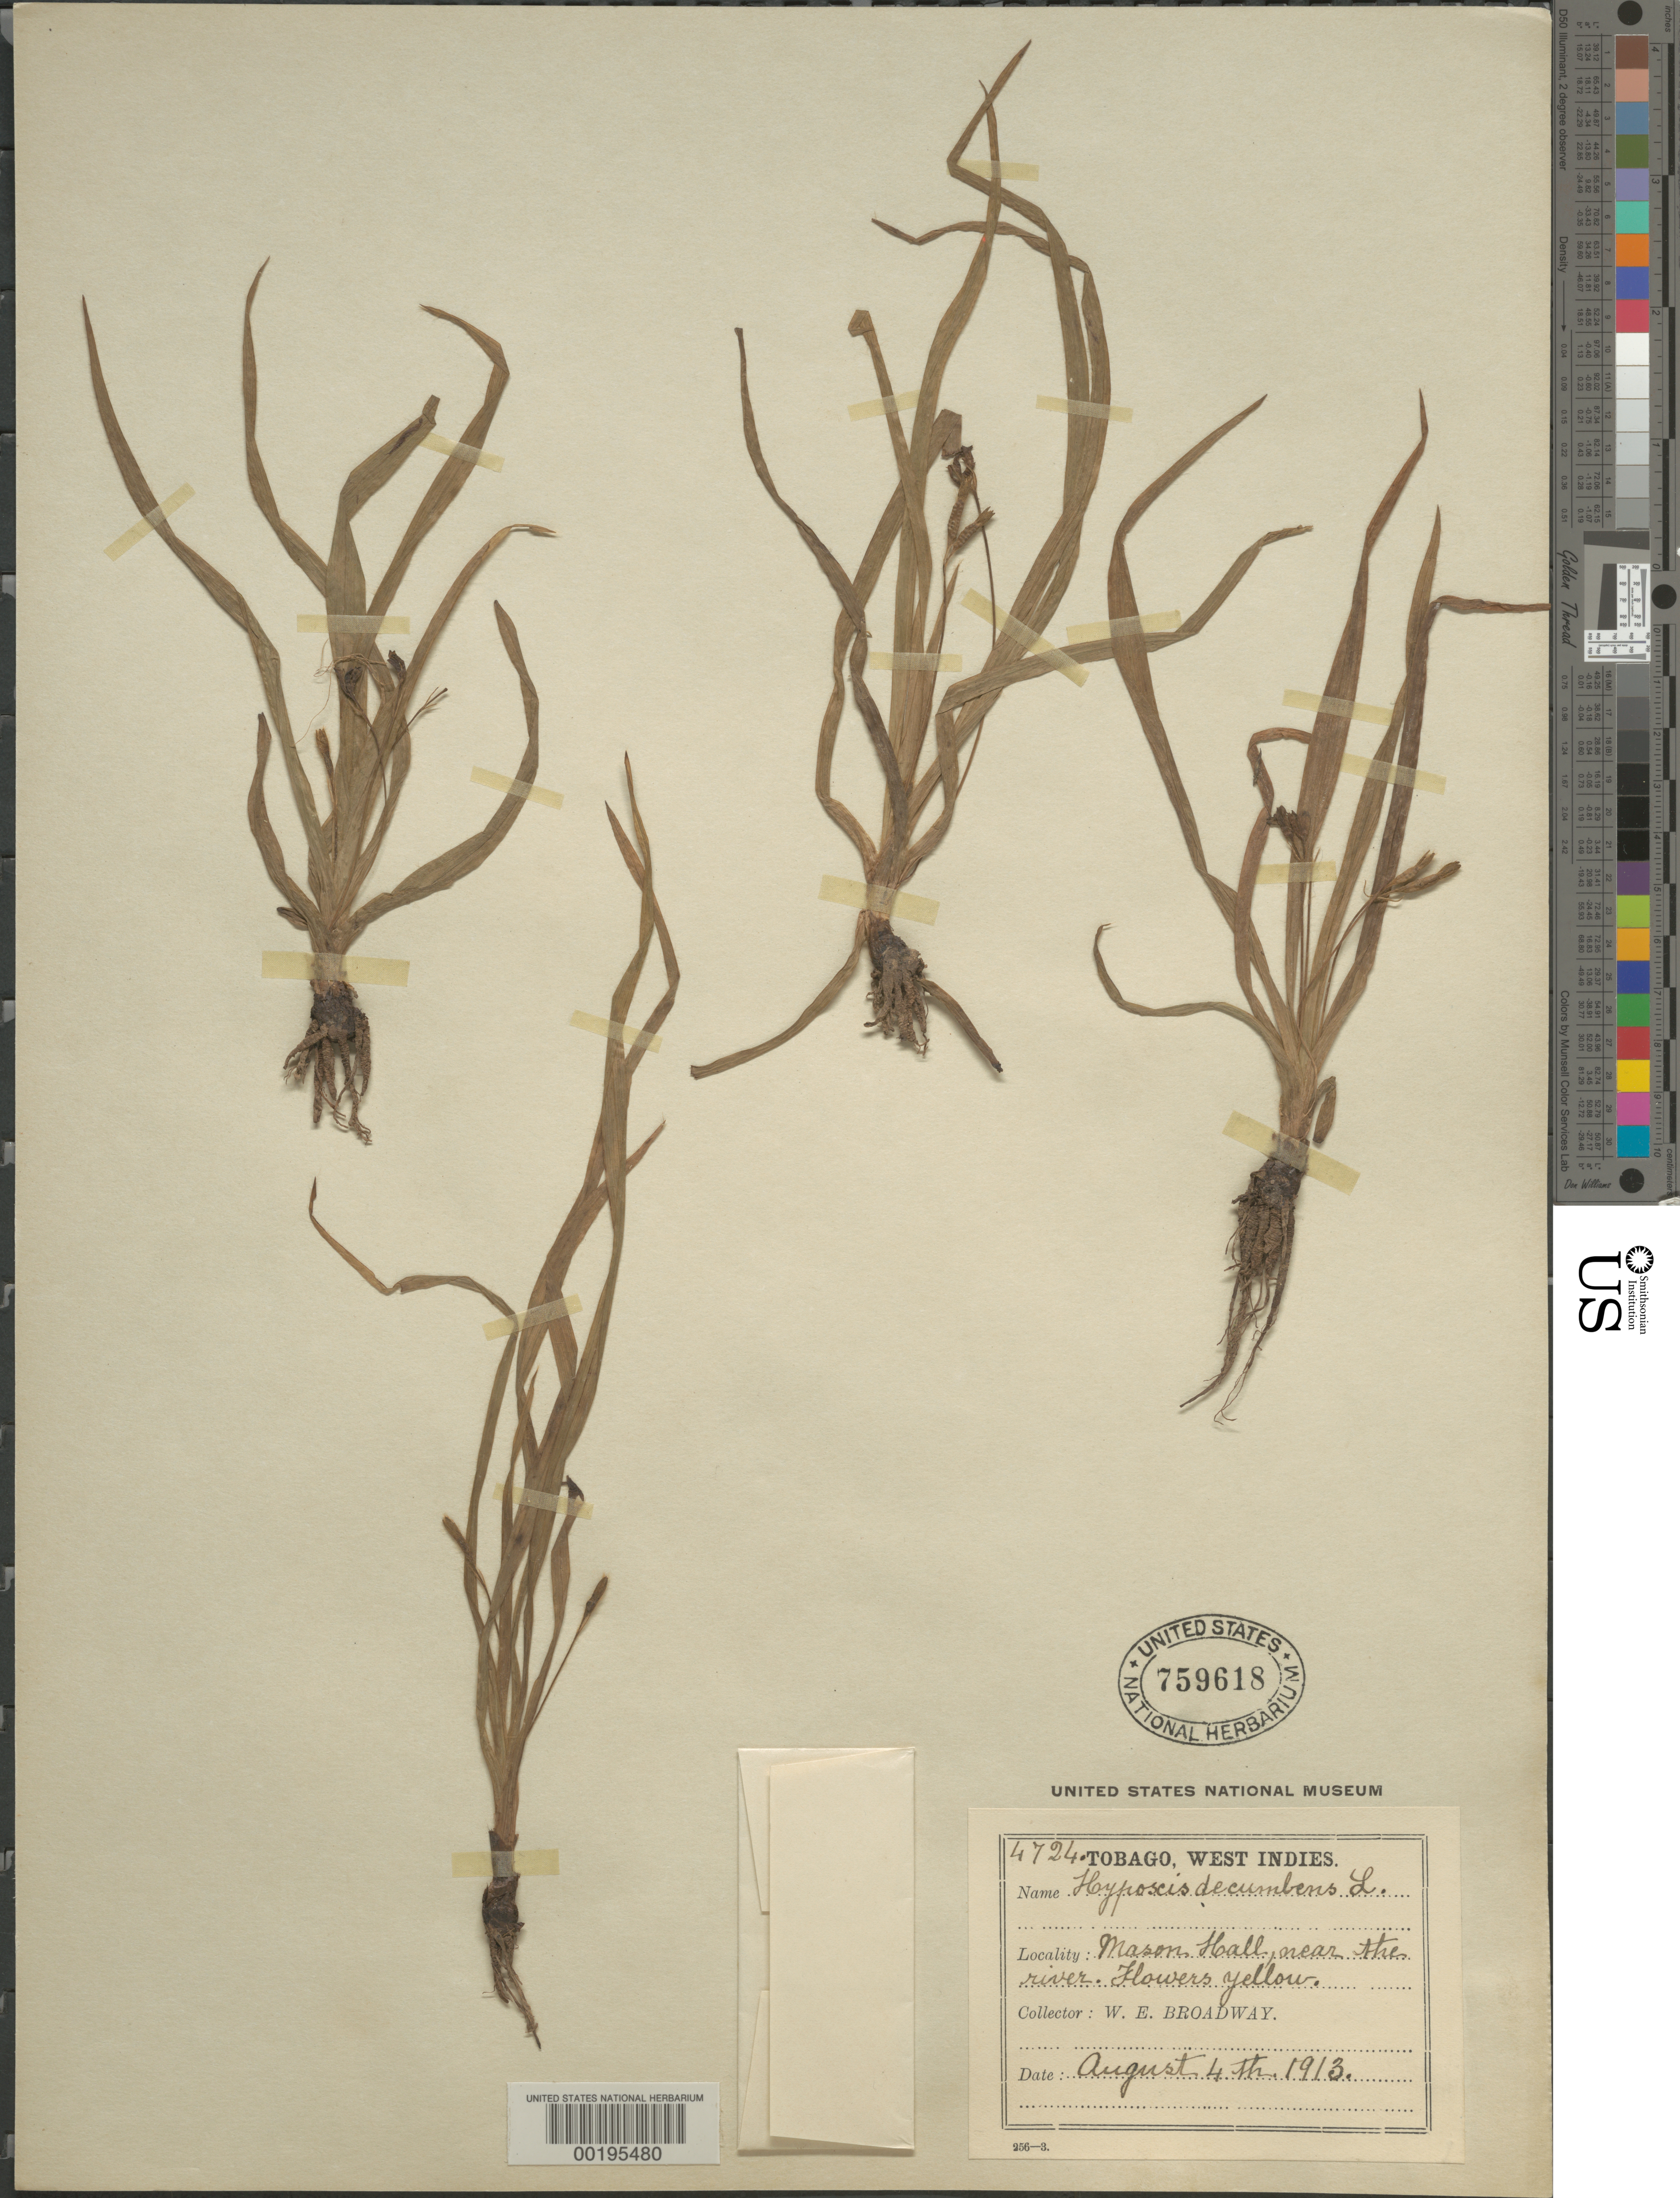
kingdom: Plantae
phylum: Tracheophyta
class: Liliopsida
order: Asparagales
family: Hypoxidaceae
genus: Hypoxis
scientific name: Hypoxis decumbens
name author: L.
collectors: W. E. Broadway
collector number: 4724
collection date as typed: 04 Aug 1913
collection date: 1913-08-04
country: Trinidad and Tobago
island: Trinidad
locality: Mason hall, near the river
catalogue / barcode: US 759618